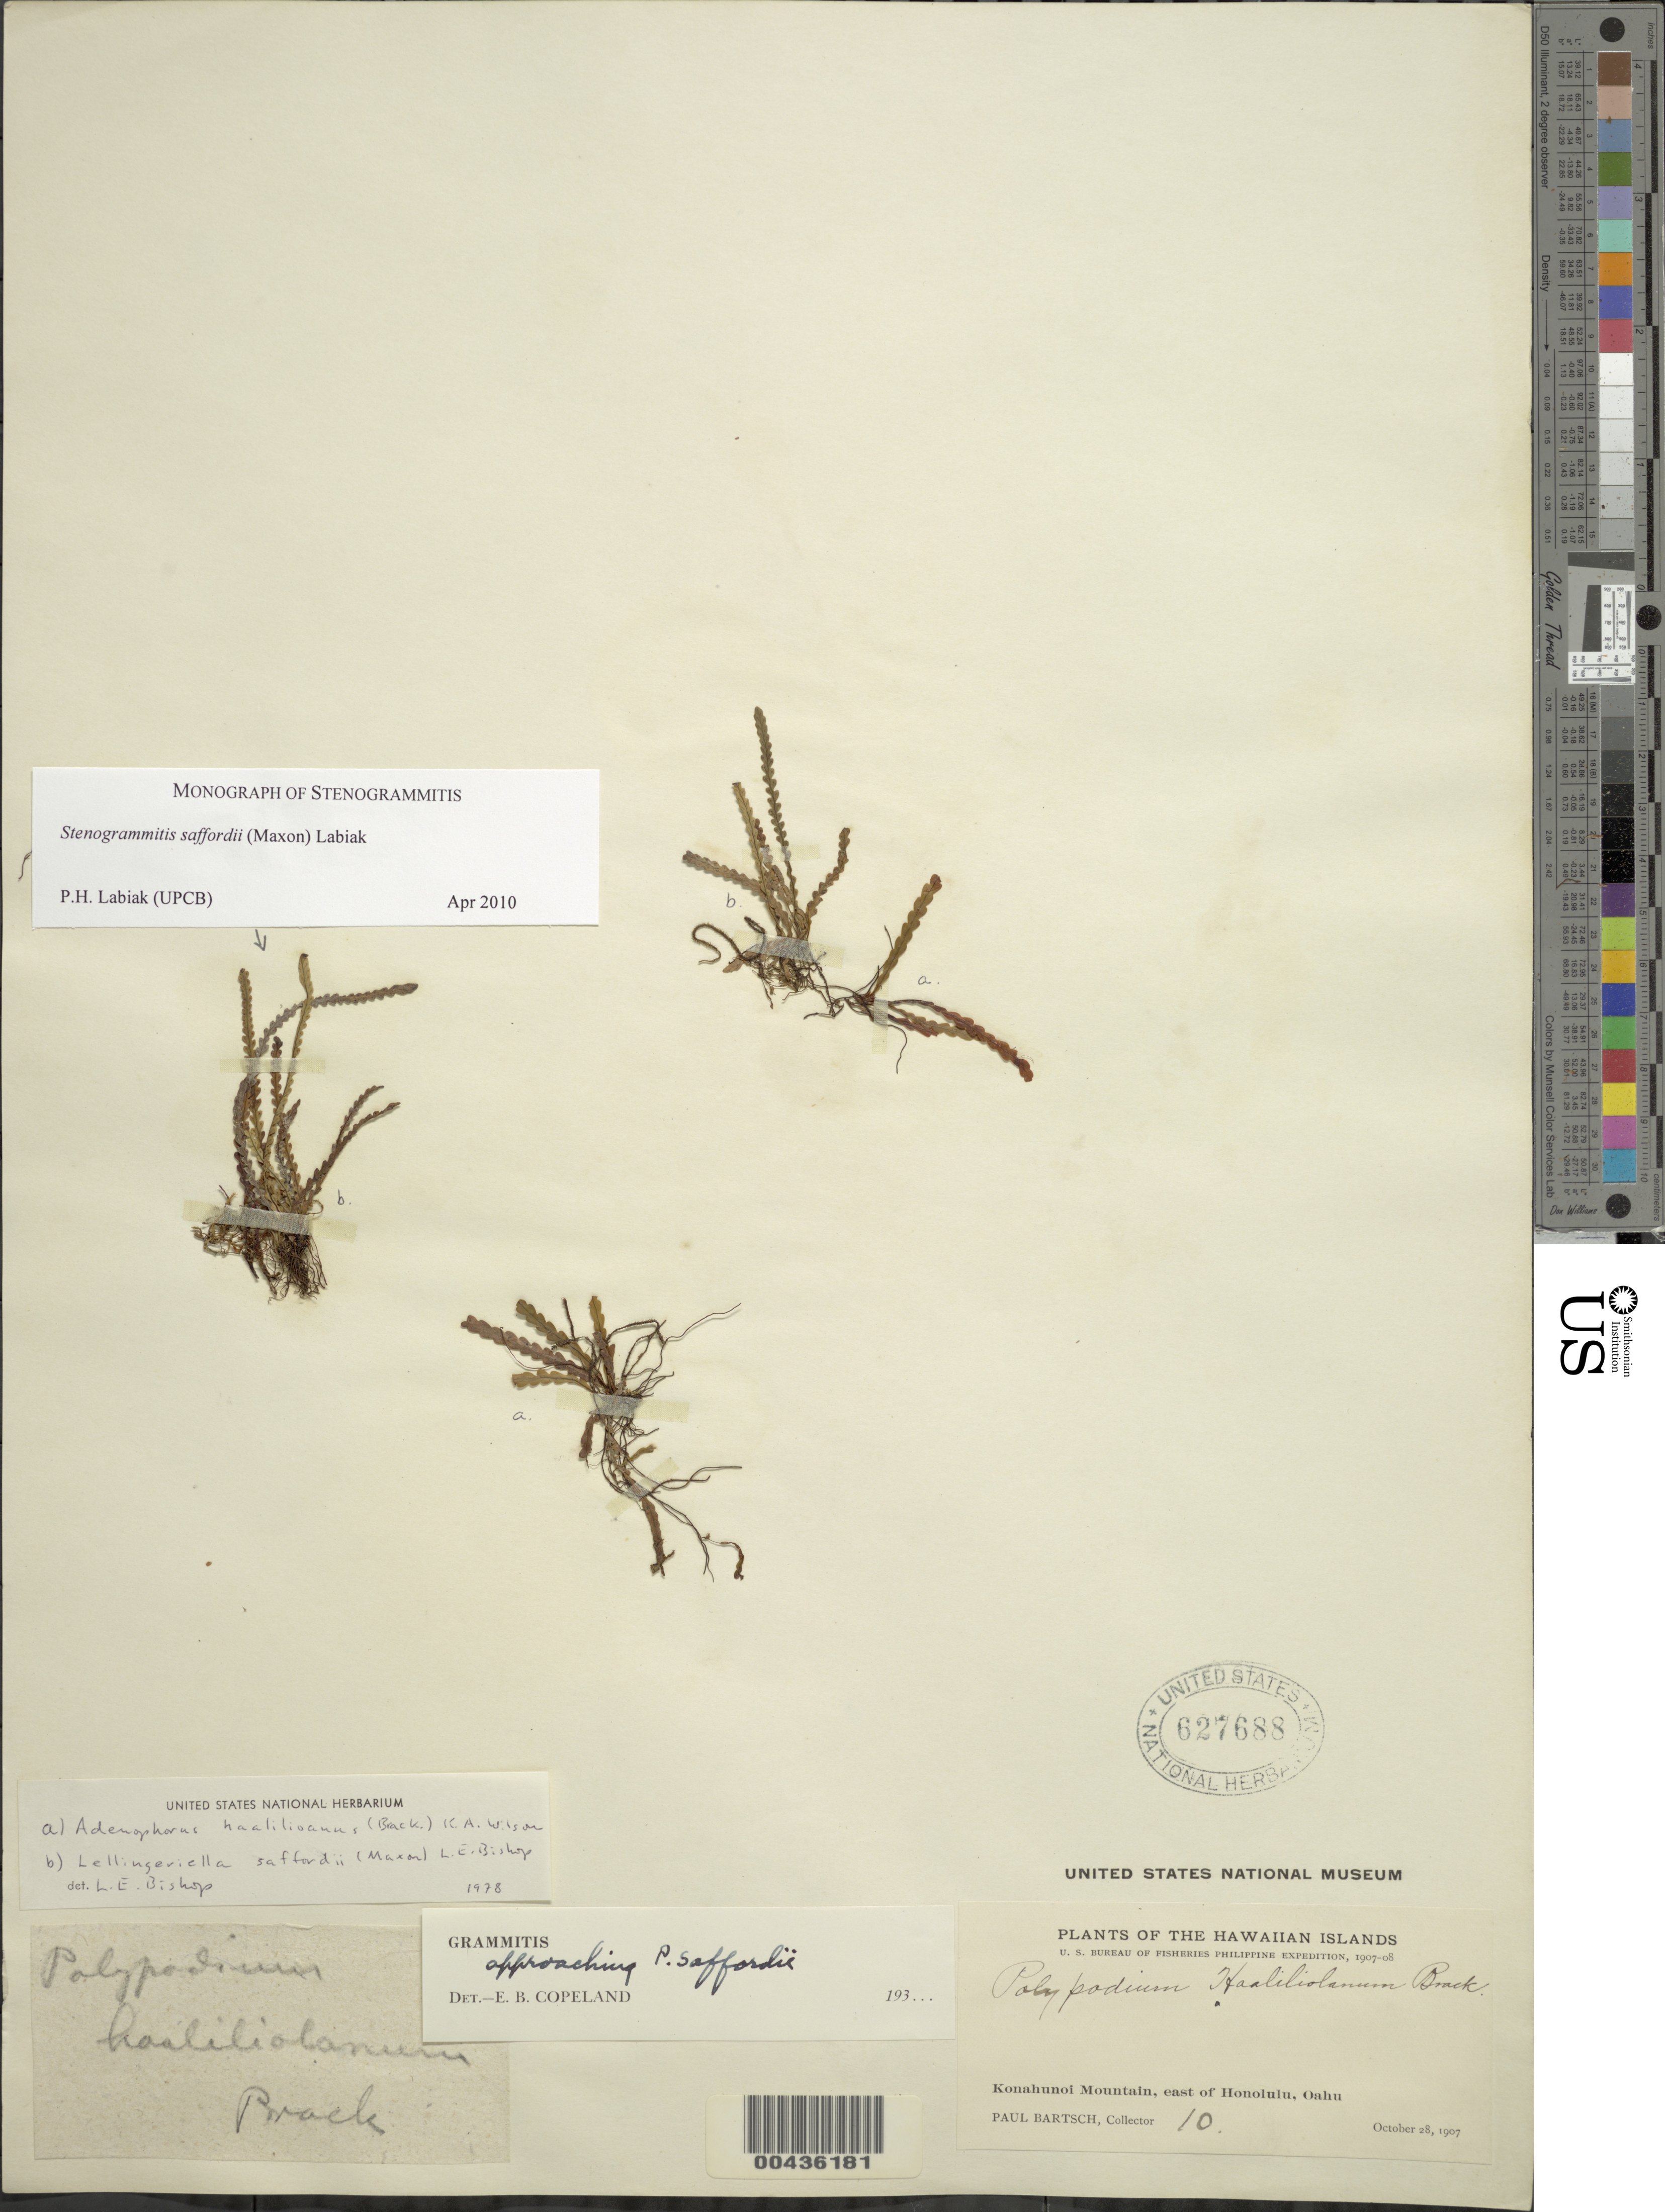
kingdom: Plantae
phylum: Tracheophyta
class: Polypodiopsida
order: Polypodiales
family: Polypodiaceae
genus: Stenogrammitis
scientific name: Stenogrammitis saffordii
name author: (Maxon) Labiak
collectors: P. Bartsch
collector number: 10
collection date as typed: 28 Oct 1907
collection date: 1907-10-28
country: United States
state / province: Hawaii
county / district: Honolulu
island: Oahu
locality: Konahunoi Mountain, E of Honolulu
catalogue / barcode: US 627688